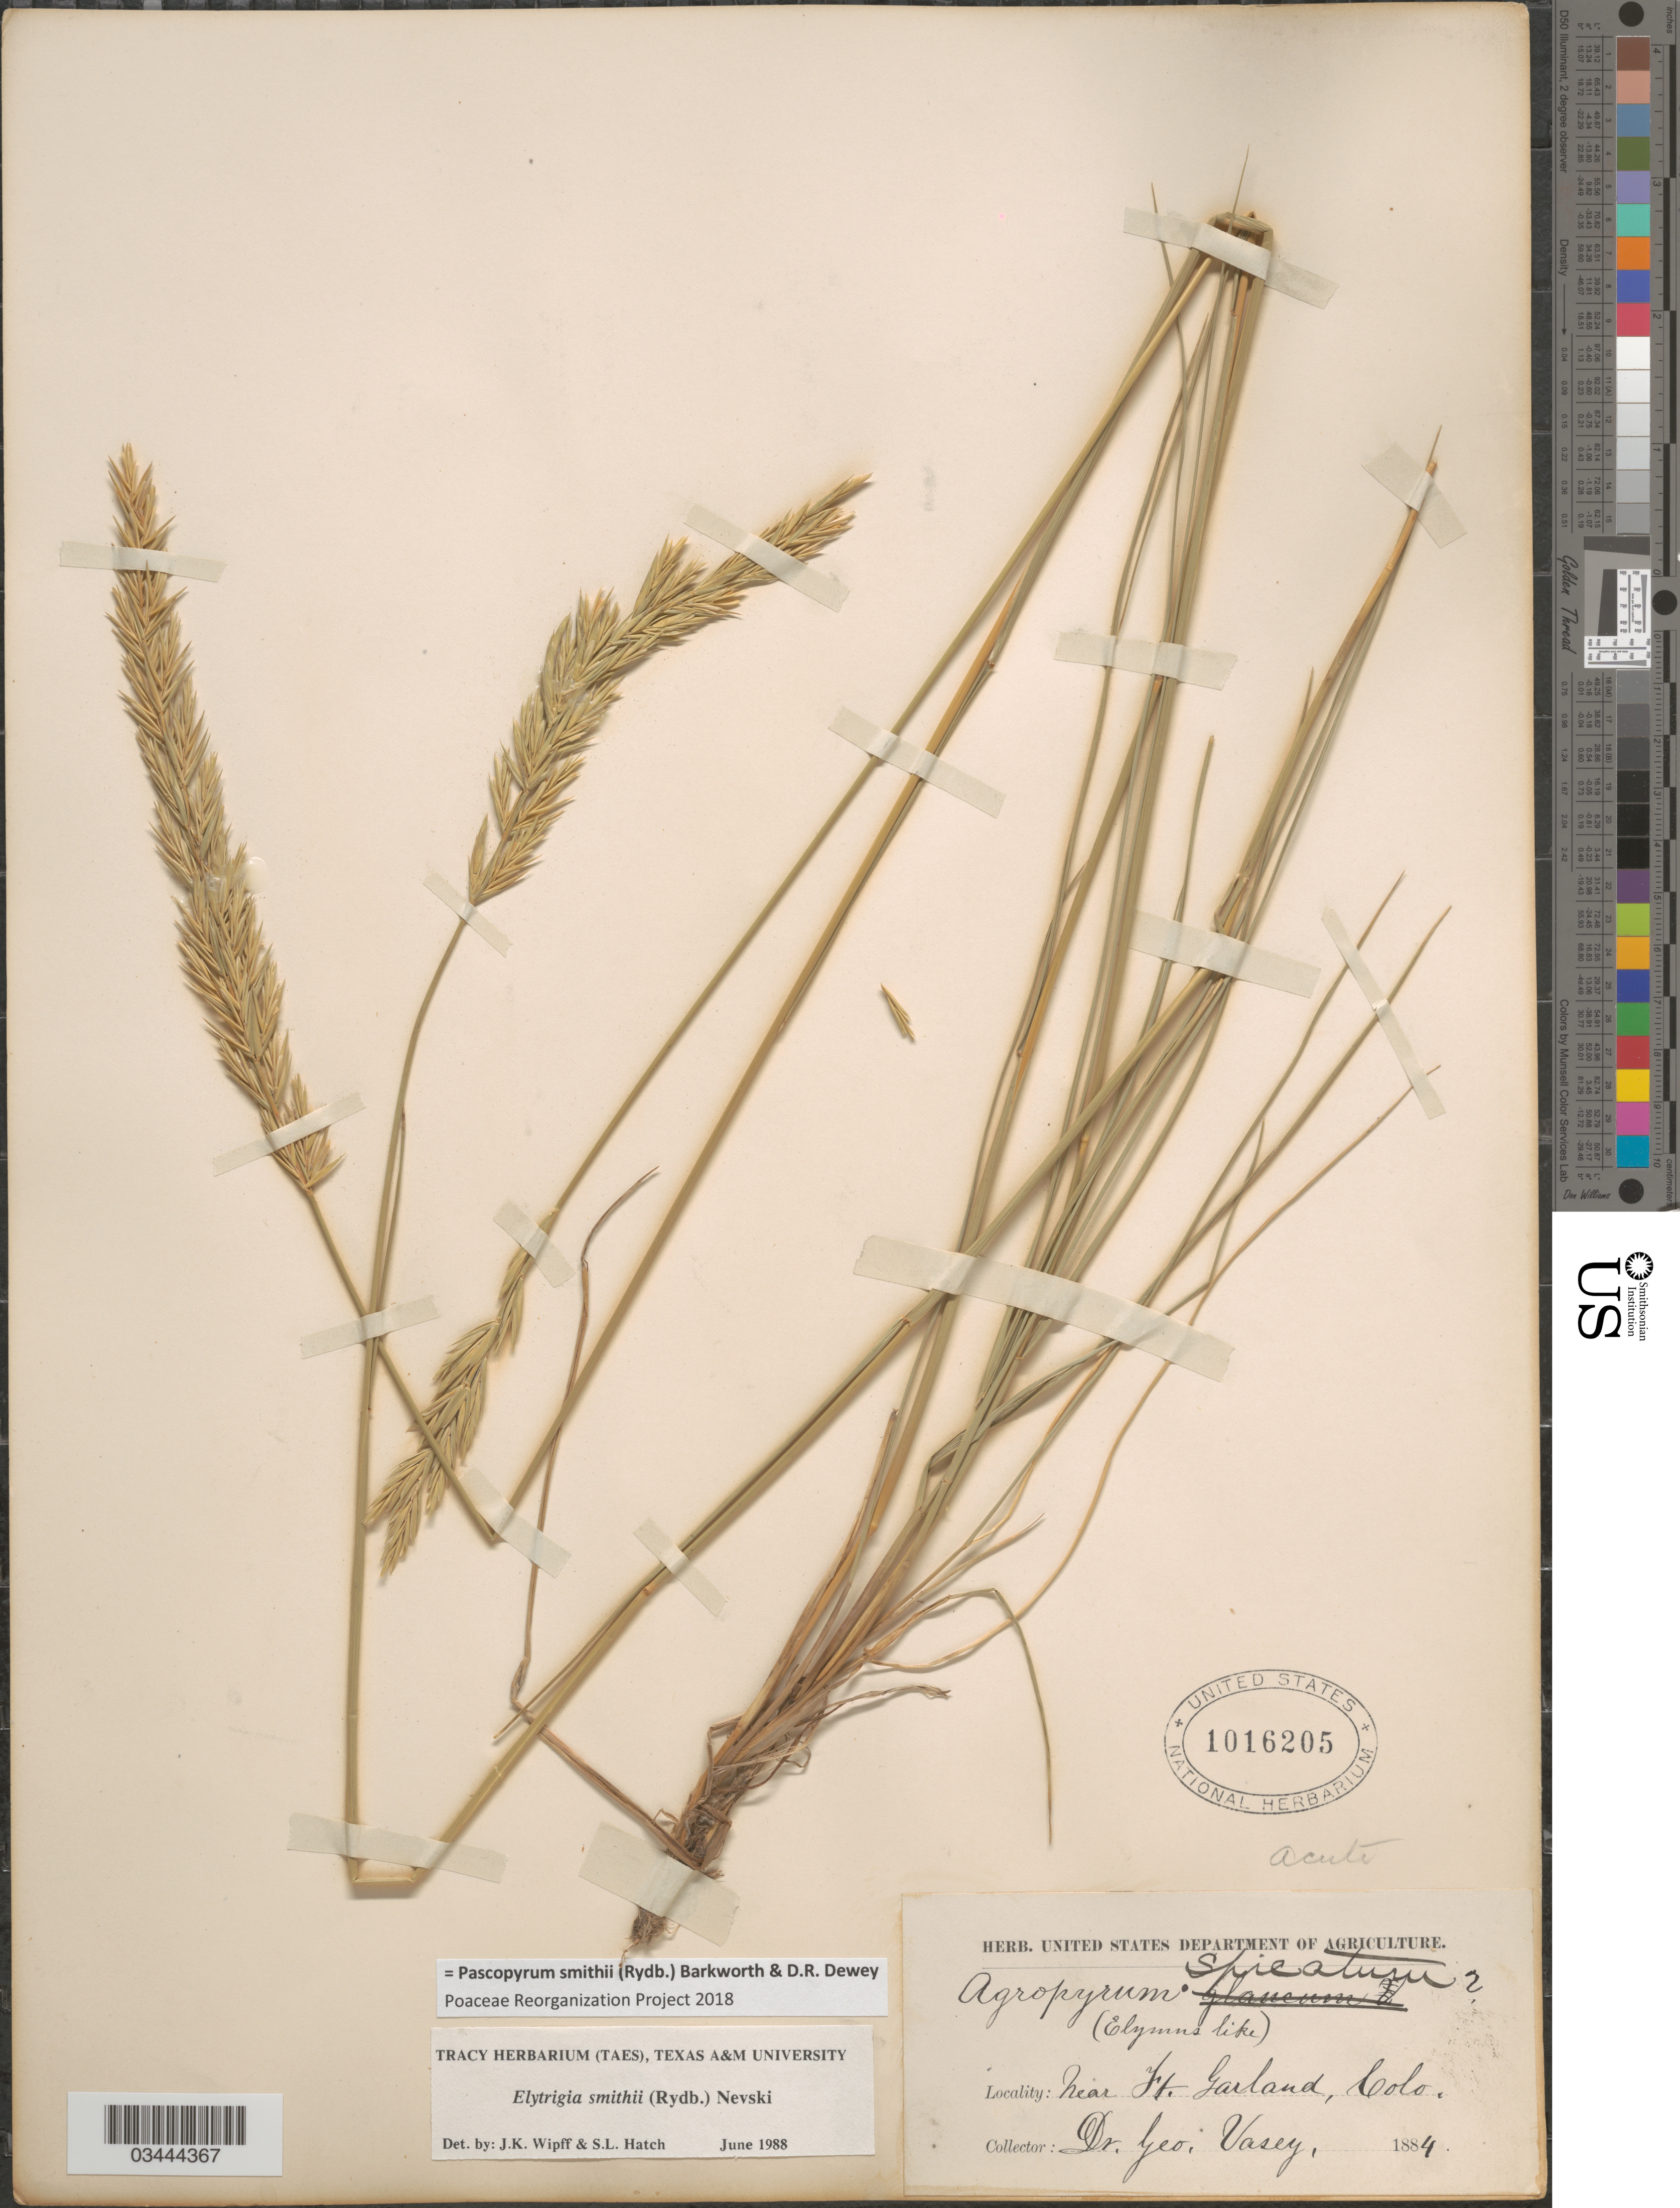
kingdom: Plantae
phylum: Tracheophyta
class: Liliopsida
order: Poales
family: Poaceae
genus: Pascopyrum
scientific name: Pascopyrum smithii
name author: (Rydb.) Barkworth & Dewey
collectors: G. R. Vasey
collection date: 1884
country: United States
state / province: Colorado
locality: Near Ft. Garland.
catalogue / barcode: US 1016205